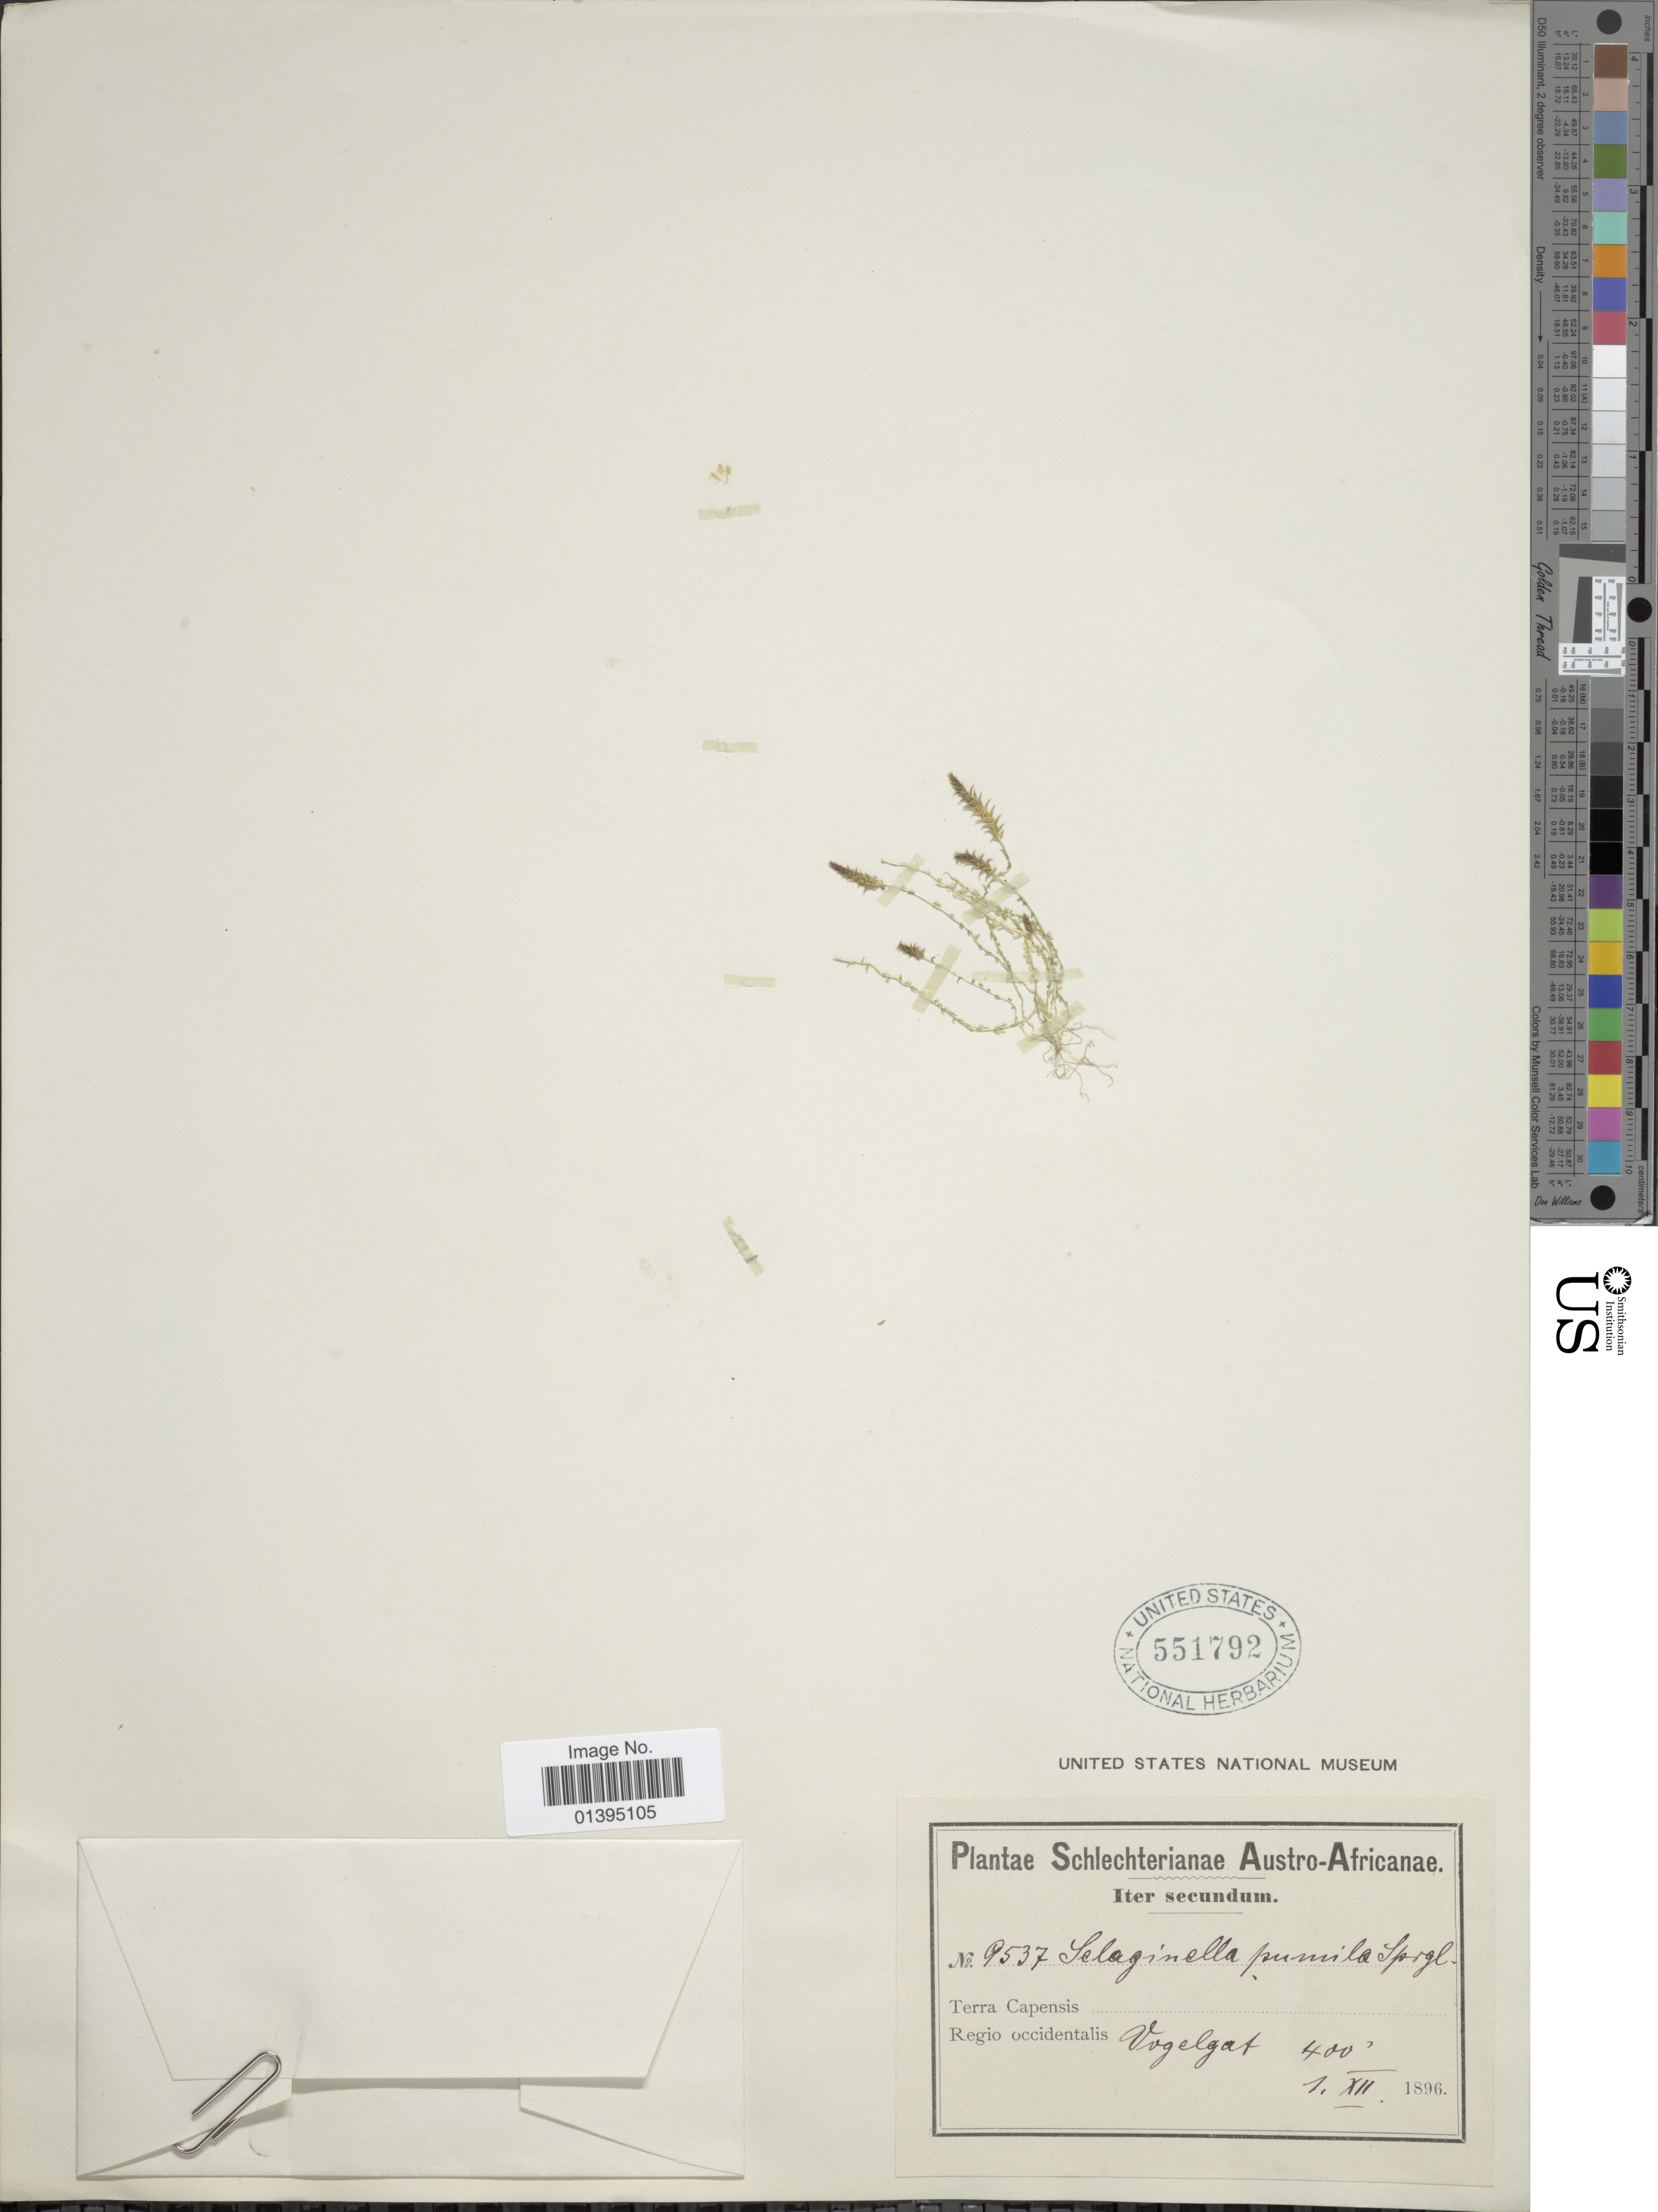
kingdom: Plantae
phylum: Tracheophyta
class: Lycopodiopsida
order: Selaginellales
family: Selaginellaceae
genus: Selaginella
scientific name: Selaginella pygmaea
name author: (Kaulf.) Alston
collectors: Schlechter, --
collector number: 9537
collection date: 1896-12-01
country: South Africa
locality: Austr-Africanae, Terra Capensis, regio occidentalis, Vogelgat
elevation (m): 122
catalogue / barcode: US 551792